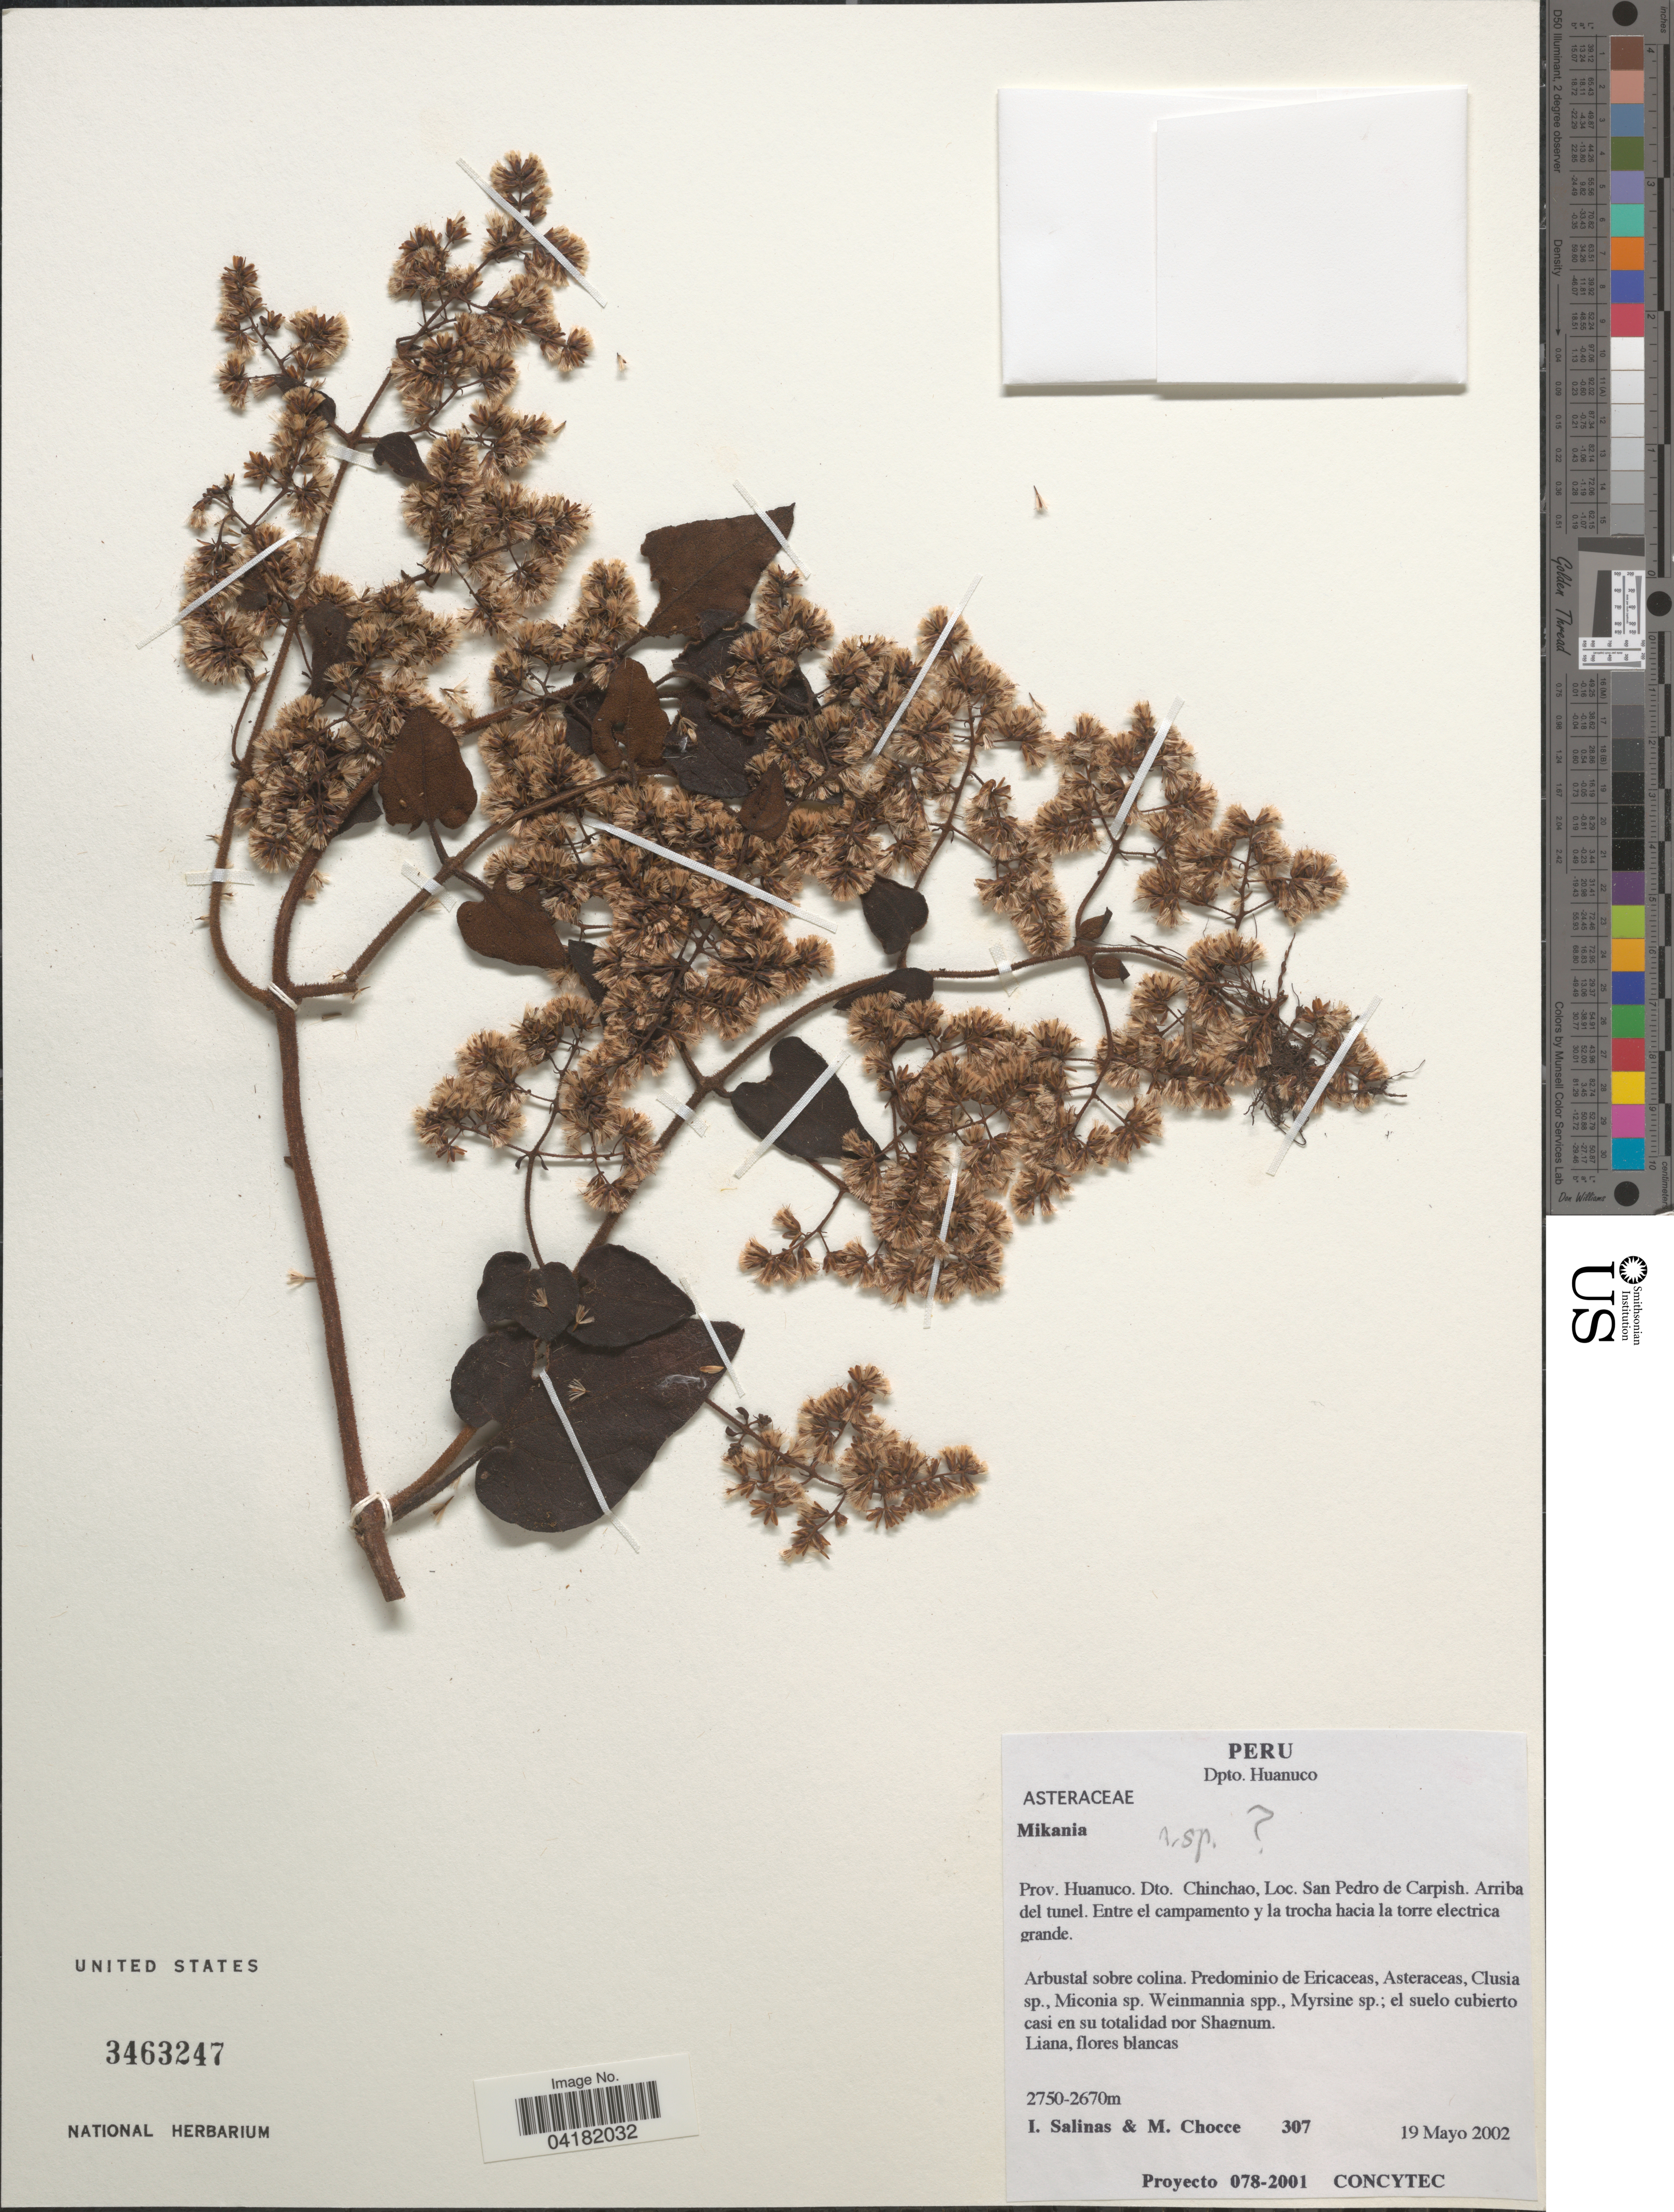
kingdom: Plantae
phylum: Tracheophyta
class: Magnoliopsida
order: Asterales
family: Asteraceae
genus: Mikania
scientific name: Mikania sp.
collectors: I. Salinas & M. Chocce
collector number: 307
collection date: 2002-05-19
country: Peru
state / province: Huanuco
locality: Dpto. Huanuco. Dto. Chinchao, Loc. San Pedro de Carpish. Arriba del tunel.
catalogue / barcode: US 3463247